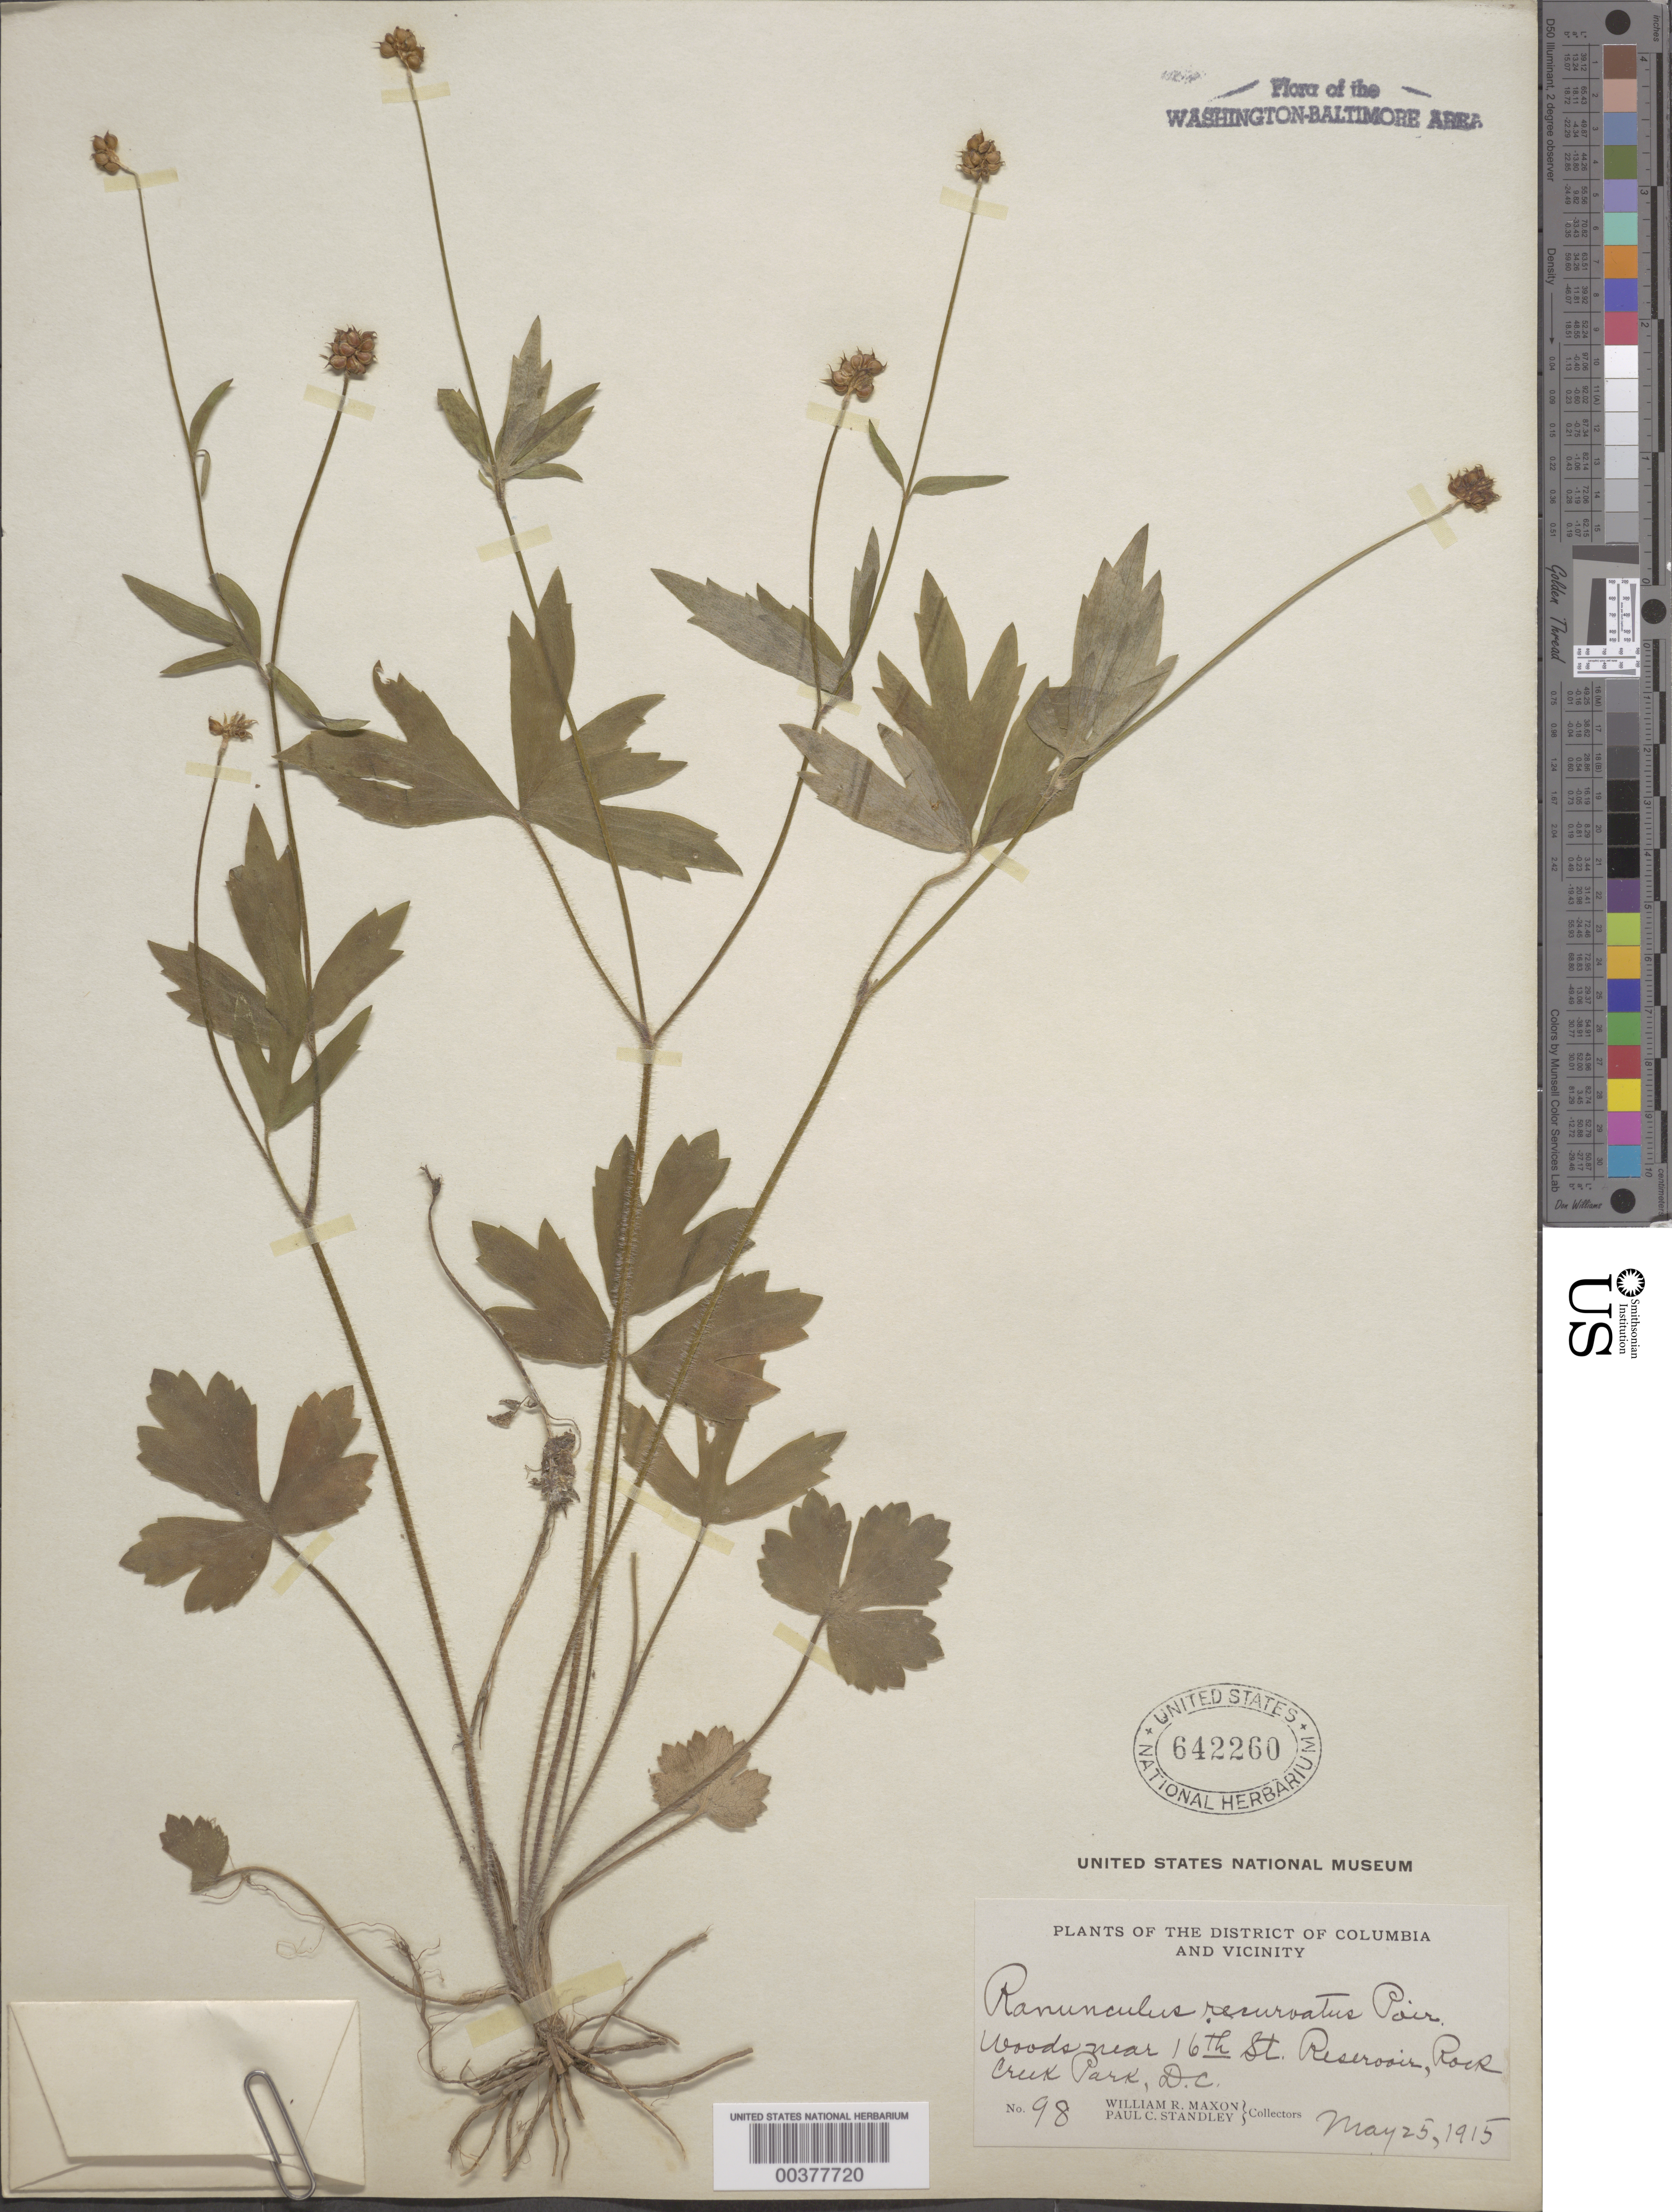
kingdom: Plantae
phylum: Tracheophyta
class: Magnoliopsida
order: Ranunculales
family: Ranunculaceae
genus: Ranunculus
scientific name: Ranunculus hispidus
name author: Michx.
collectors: A. Chase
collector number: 98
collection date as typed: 25 May 1915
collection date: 1915-05-25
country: United States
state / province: District of Columbia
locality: Rock Creek Park near 16th St. Reservoir Rock Creek Park and Vicinity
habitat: Woods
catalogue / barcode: US 642260